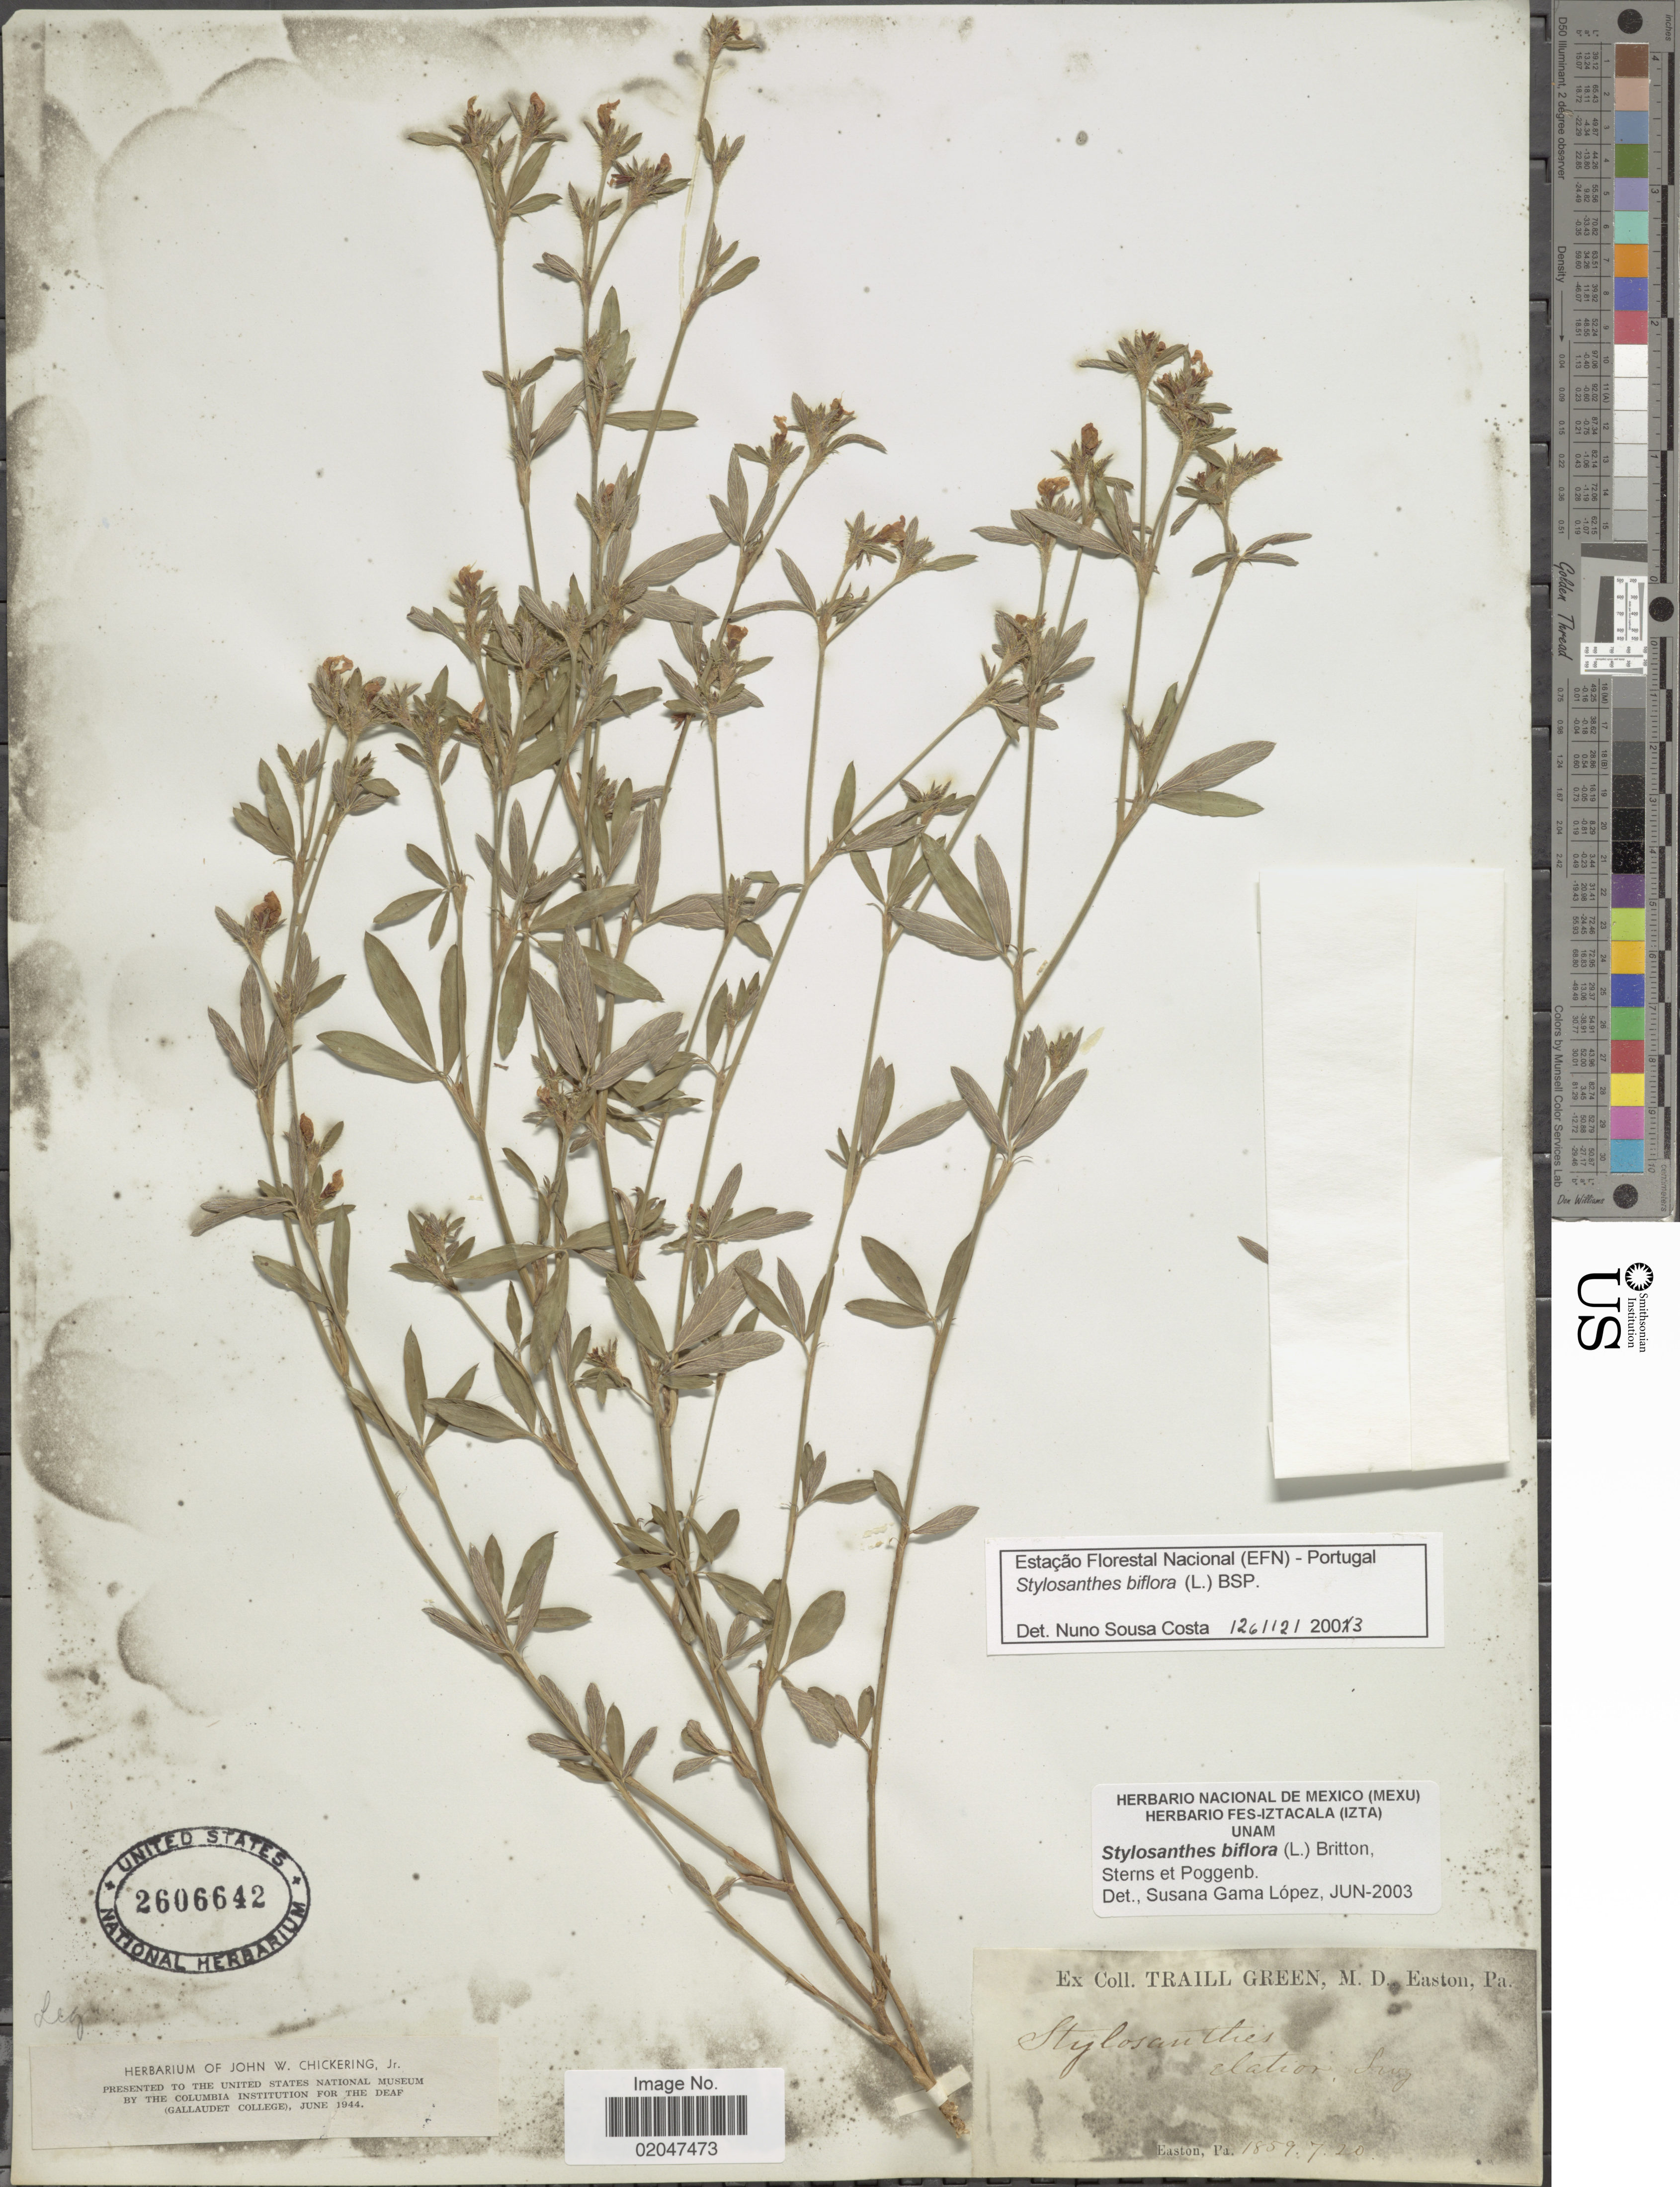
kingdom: Plantae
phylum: Tracheophyta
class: Magnoliopsida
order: Fabales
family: Fabaceae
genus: Stylosanthes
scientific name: Stylosanthes biflora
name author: (L.) Britton et al.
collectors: T. Green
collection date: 1859-07-20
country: United States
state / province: Pennsylvania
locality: Easton, Pa.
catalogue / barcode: US 2606642